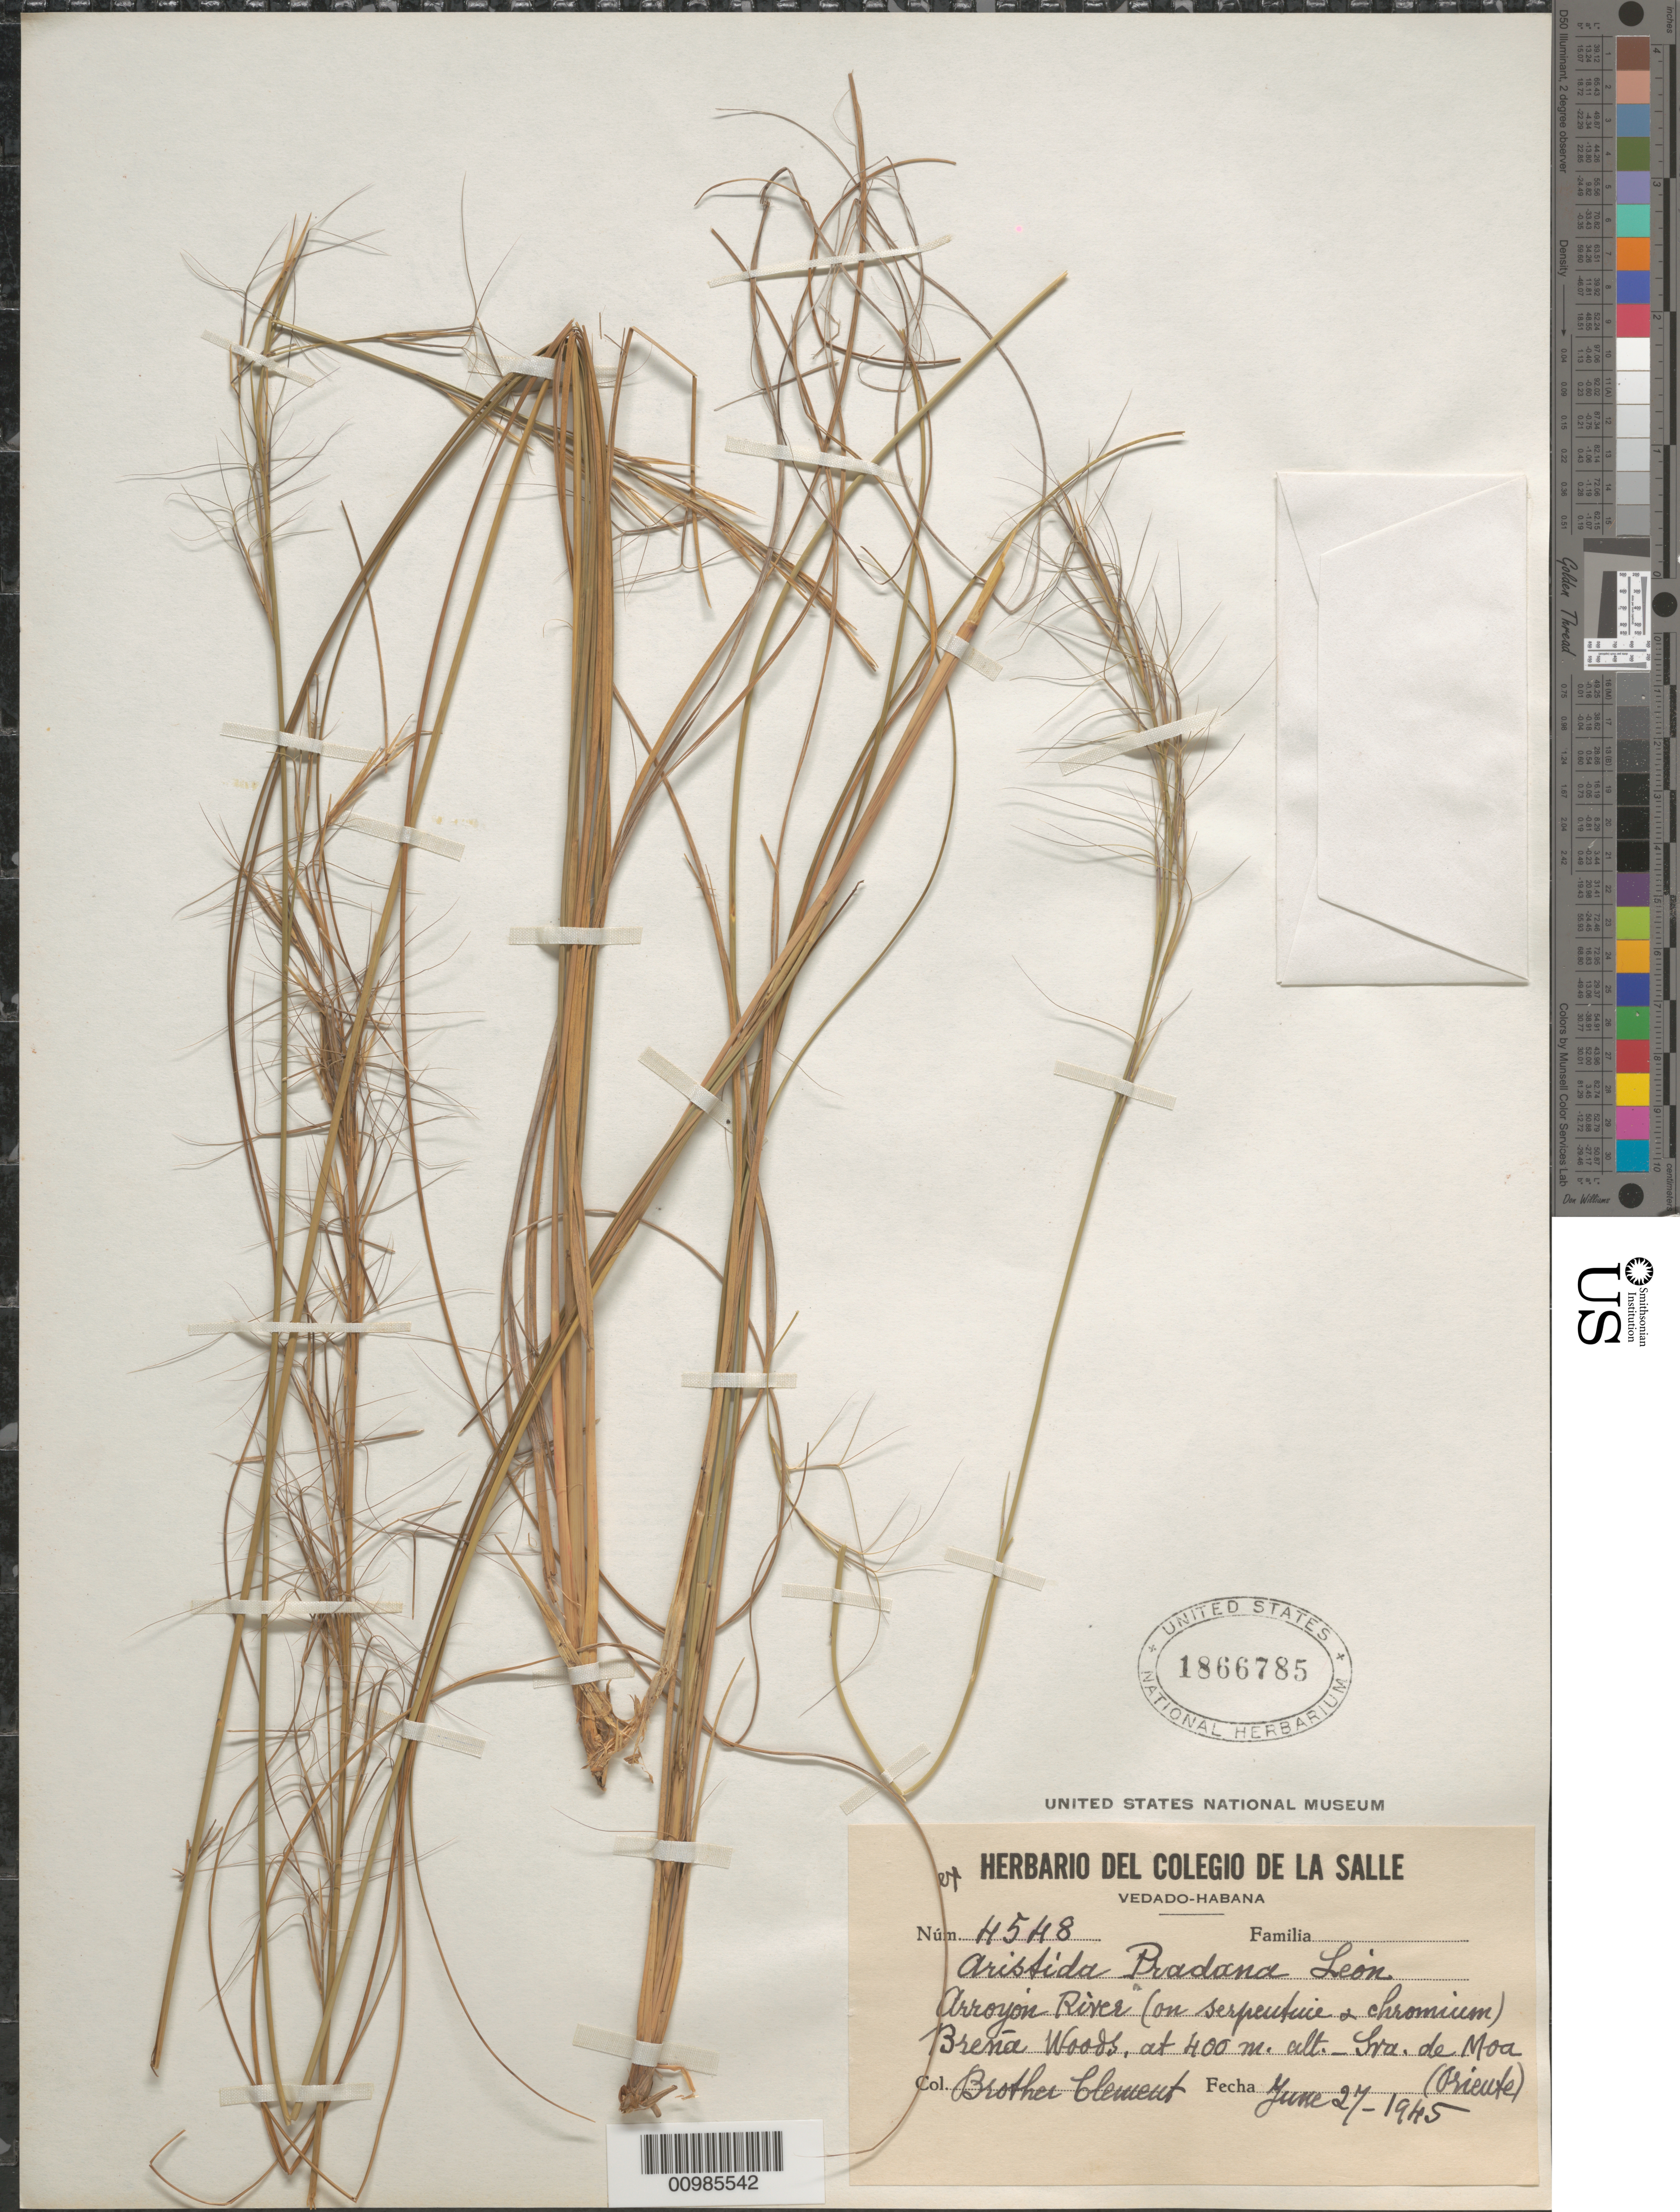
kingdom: Plantae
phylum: Tracheophyta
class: Liliopsida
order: Poales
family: Poaceae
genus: Aristida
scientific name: Aristida pradana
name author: León ex Britton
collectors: B. Clement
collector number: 4548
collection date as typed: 27 Jun 1945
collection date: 1945-06-27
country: Cuba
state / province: Holguín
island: Cuba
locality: Sierra de Moa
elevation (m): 400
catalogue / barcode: US 1866785